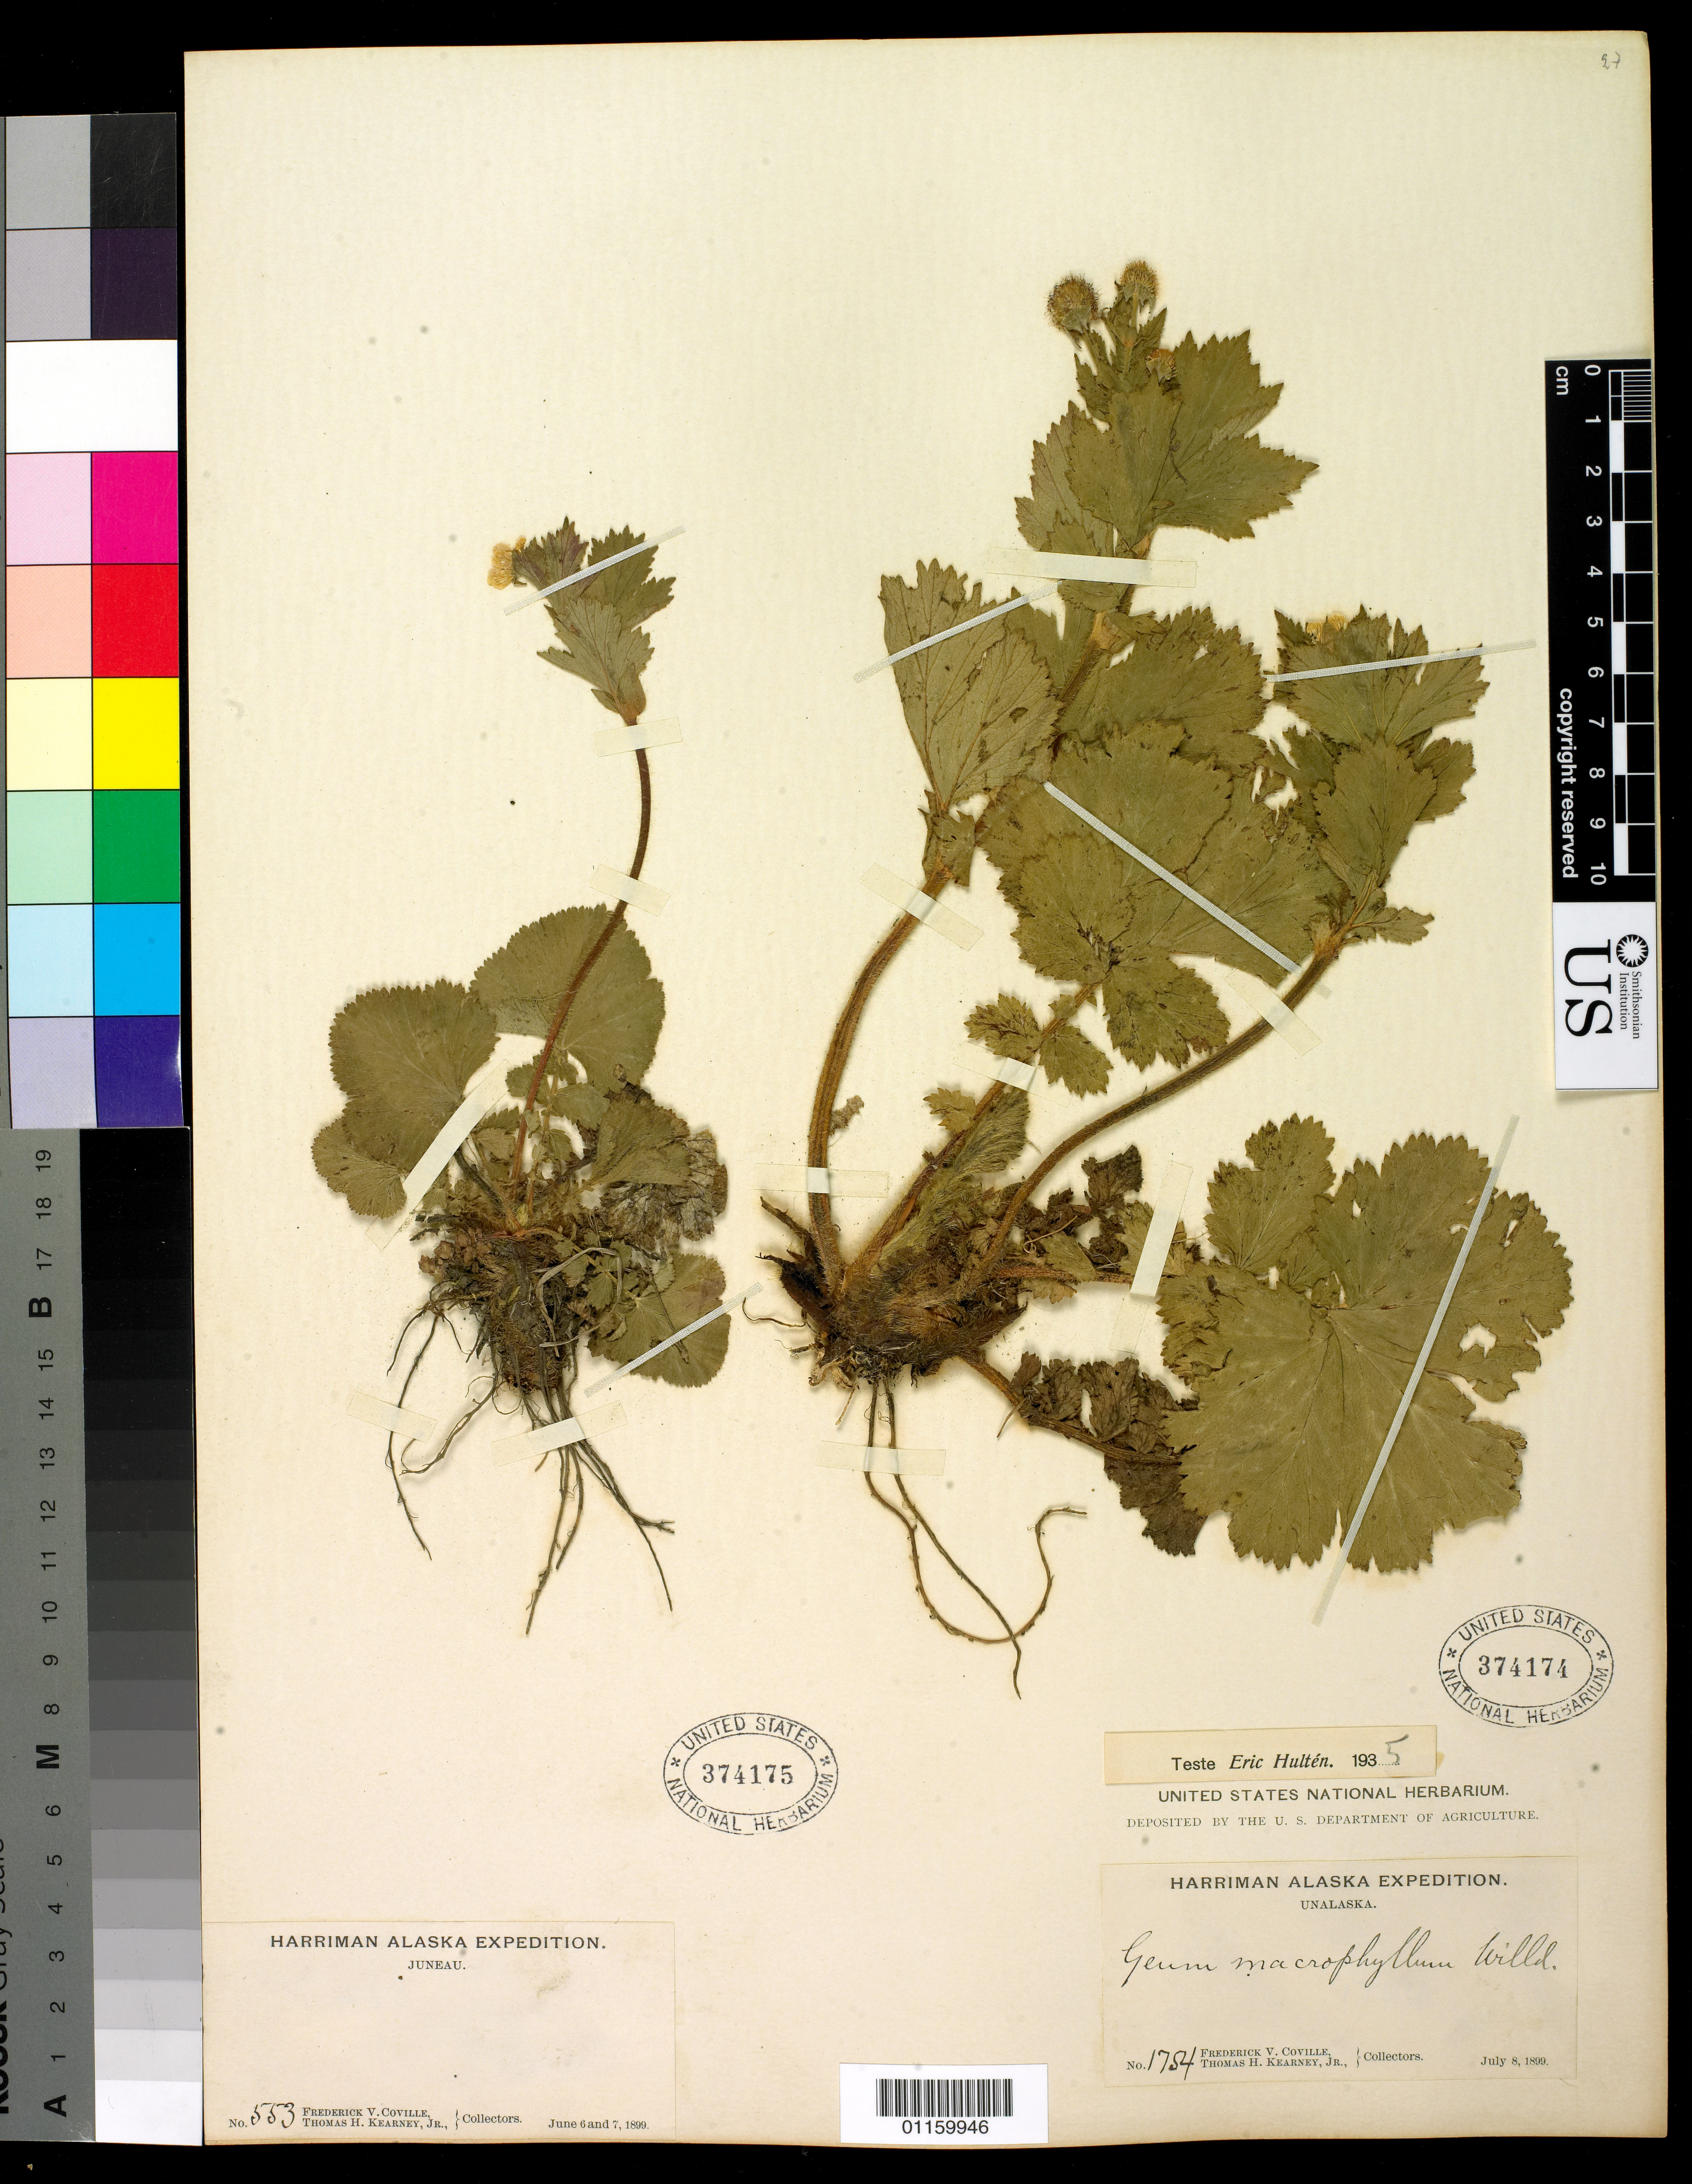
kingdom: Plantae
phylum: Tracheophyta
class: Magnoliopsida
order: Rosales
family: Rosaceae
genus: Geum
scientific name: Geum macrophyllum var. perincisum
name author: (Rydb.) Raup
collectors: F. V. Coville & T. H. Kearney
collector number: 1754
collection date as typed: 08 Jul 1899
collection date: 1899-07-08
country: United States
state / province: Alaska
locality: Unalaska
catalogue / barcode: US 374174